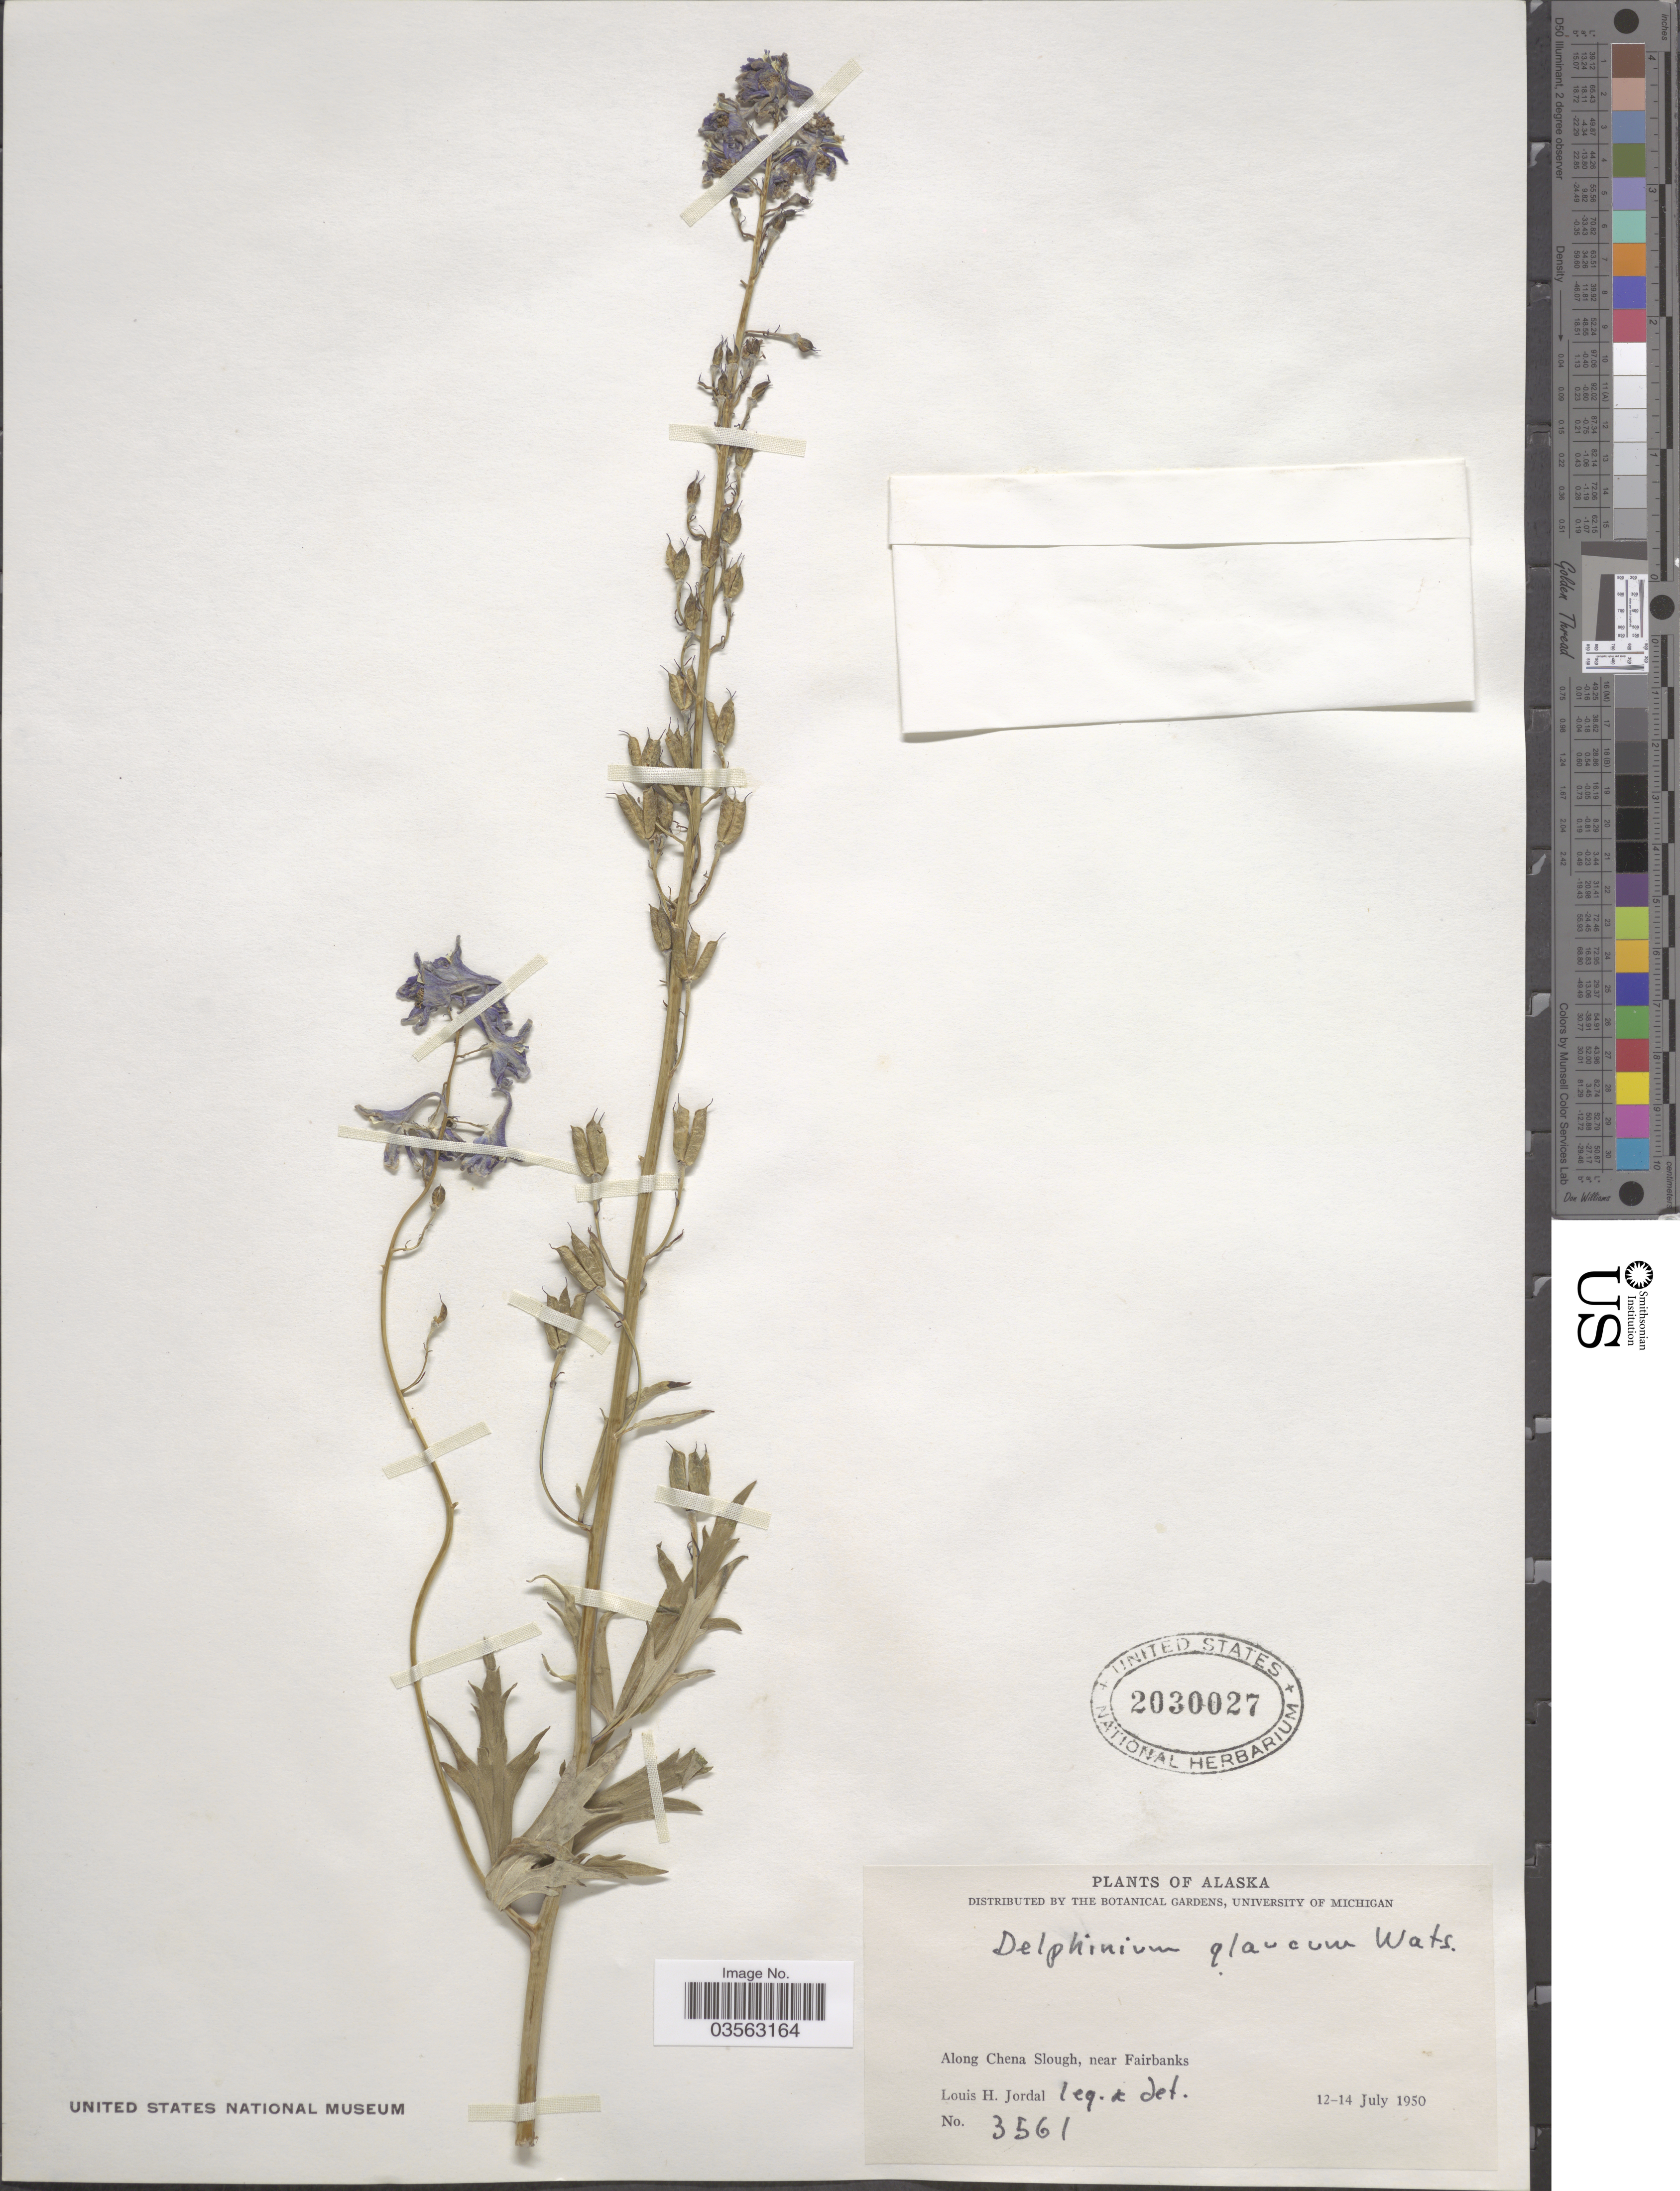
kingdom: Plantae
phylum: Tracheophyta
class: Magnoliopsida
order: Ranunculales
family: Ranunculaceae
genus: Delphinium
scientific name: Delphinium glaucum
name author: S. Watson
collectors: L. Jordal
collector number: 3561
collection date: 1950-07-12/1950-07-14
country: United States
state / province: Alaska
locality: Along Chena Slough, near Fairbanks.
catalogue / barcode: US 2030027